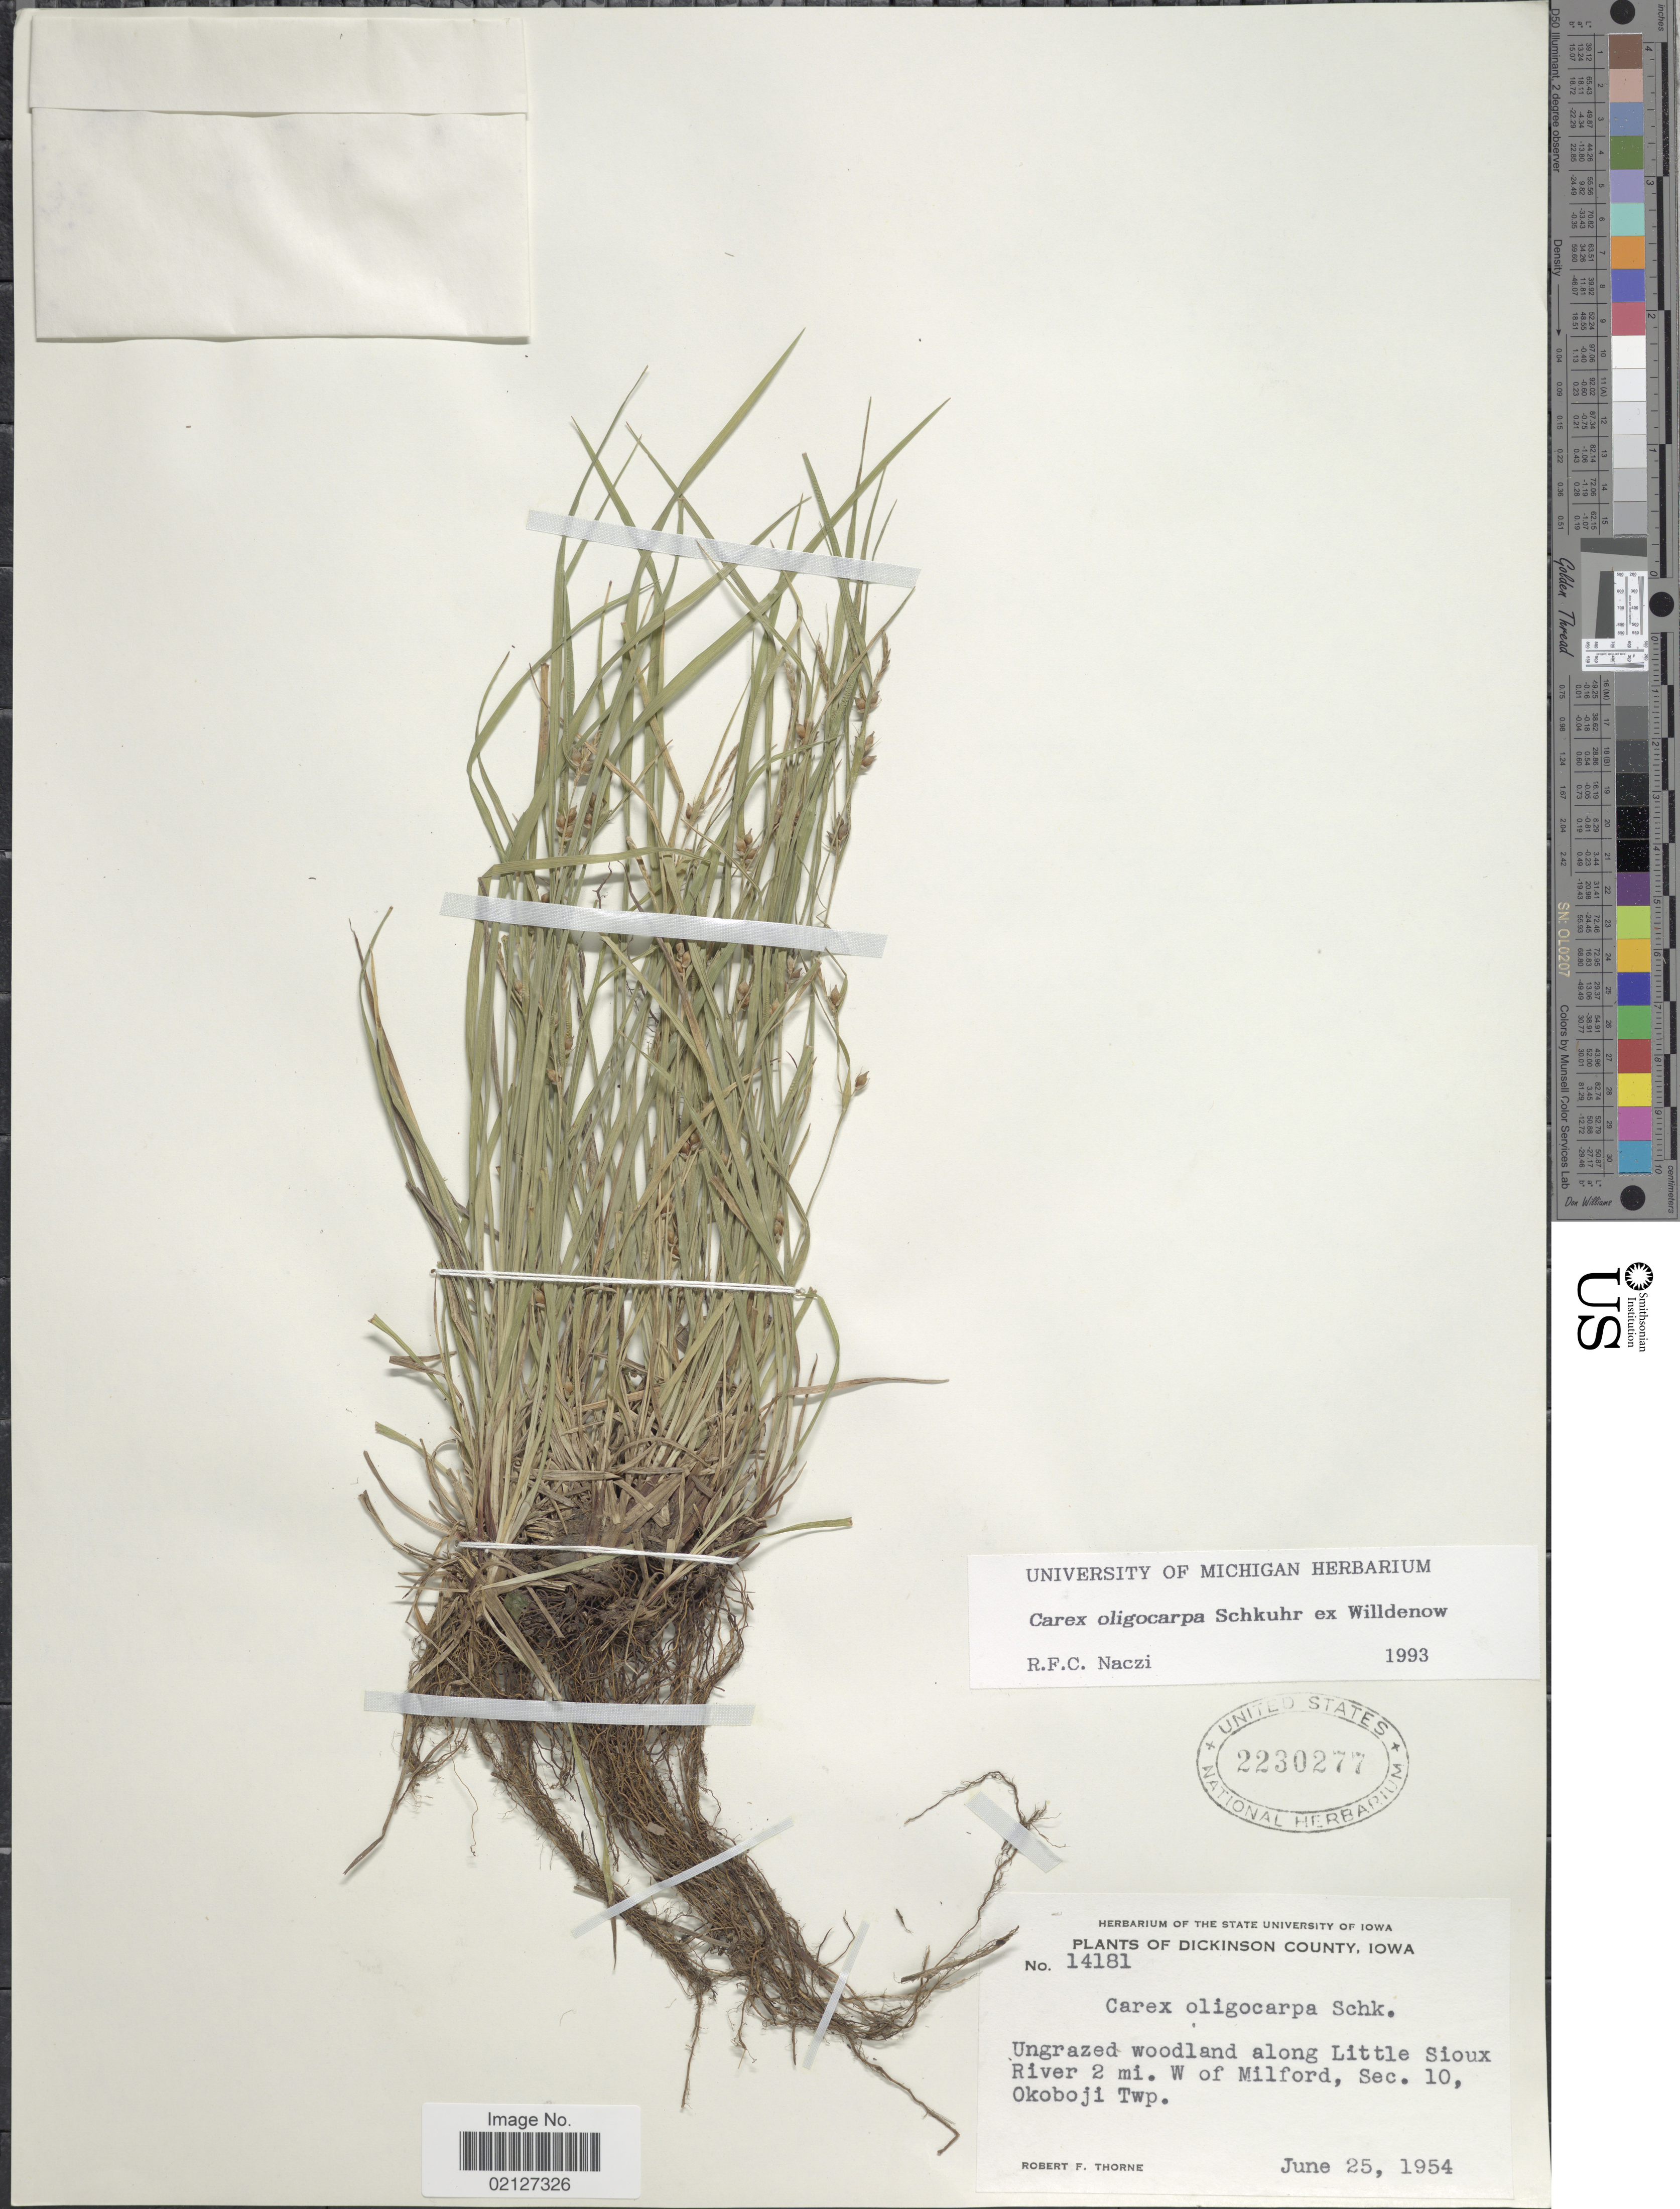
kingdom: Plantae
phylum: Tracheophyta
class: Liliopsida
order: Poales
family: Cyperaceae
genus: Carex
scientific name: Carex oligocarpa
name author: Willd.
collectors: R. F. Thorne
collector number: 14181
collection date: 1954-06-25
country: United States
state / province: Iowa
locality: Dickinson County, ungrazed woodland along Little Sioux River 2 mi. W of Milford, Sec. 10, Okoboji Twp.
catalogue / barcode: US 2230277